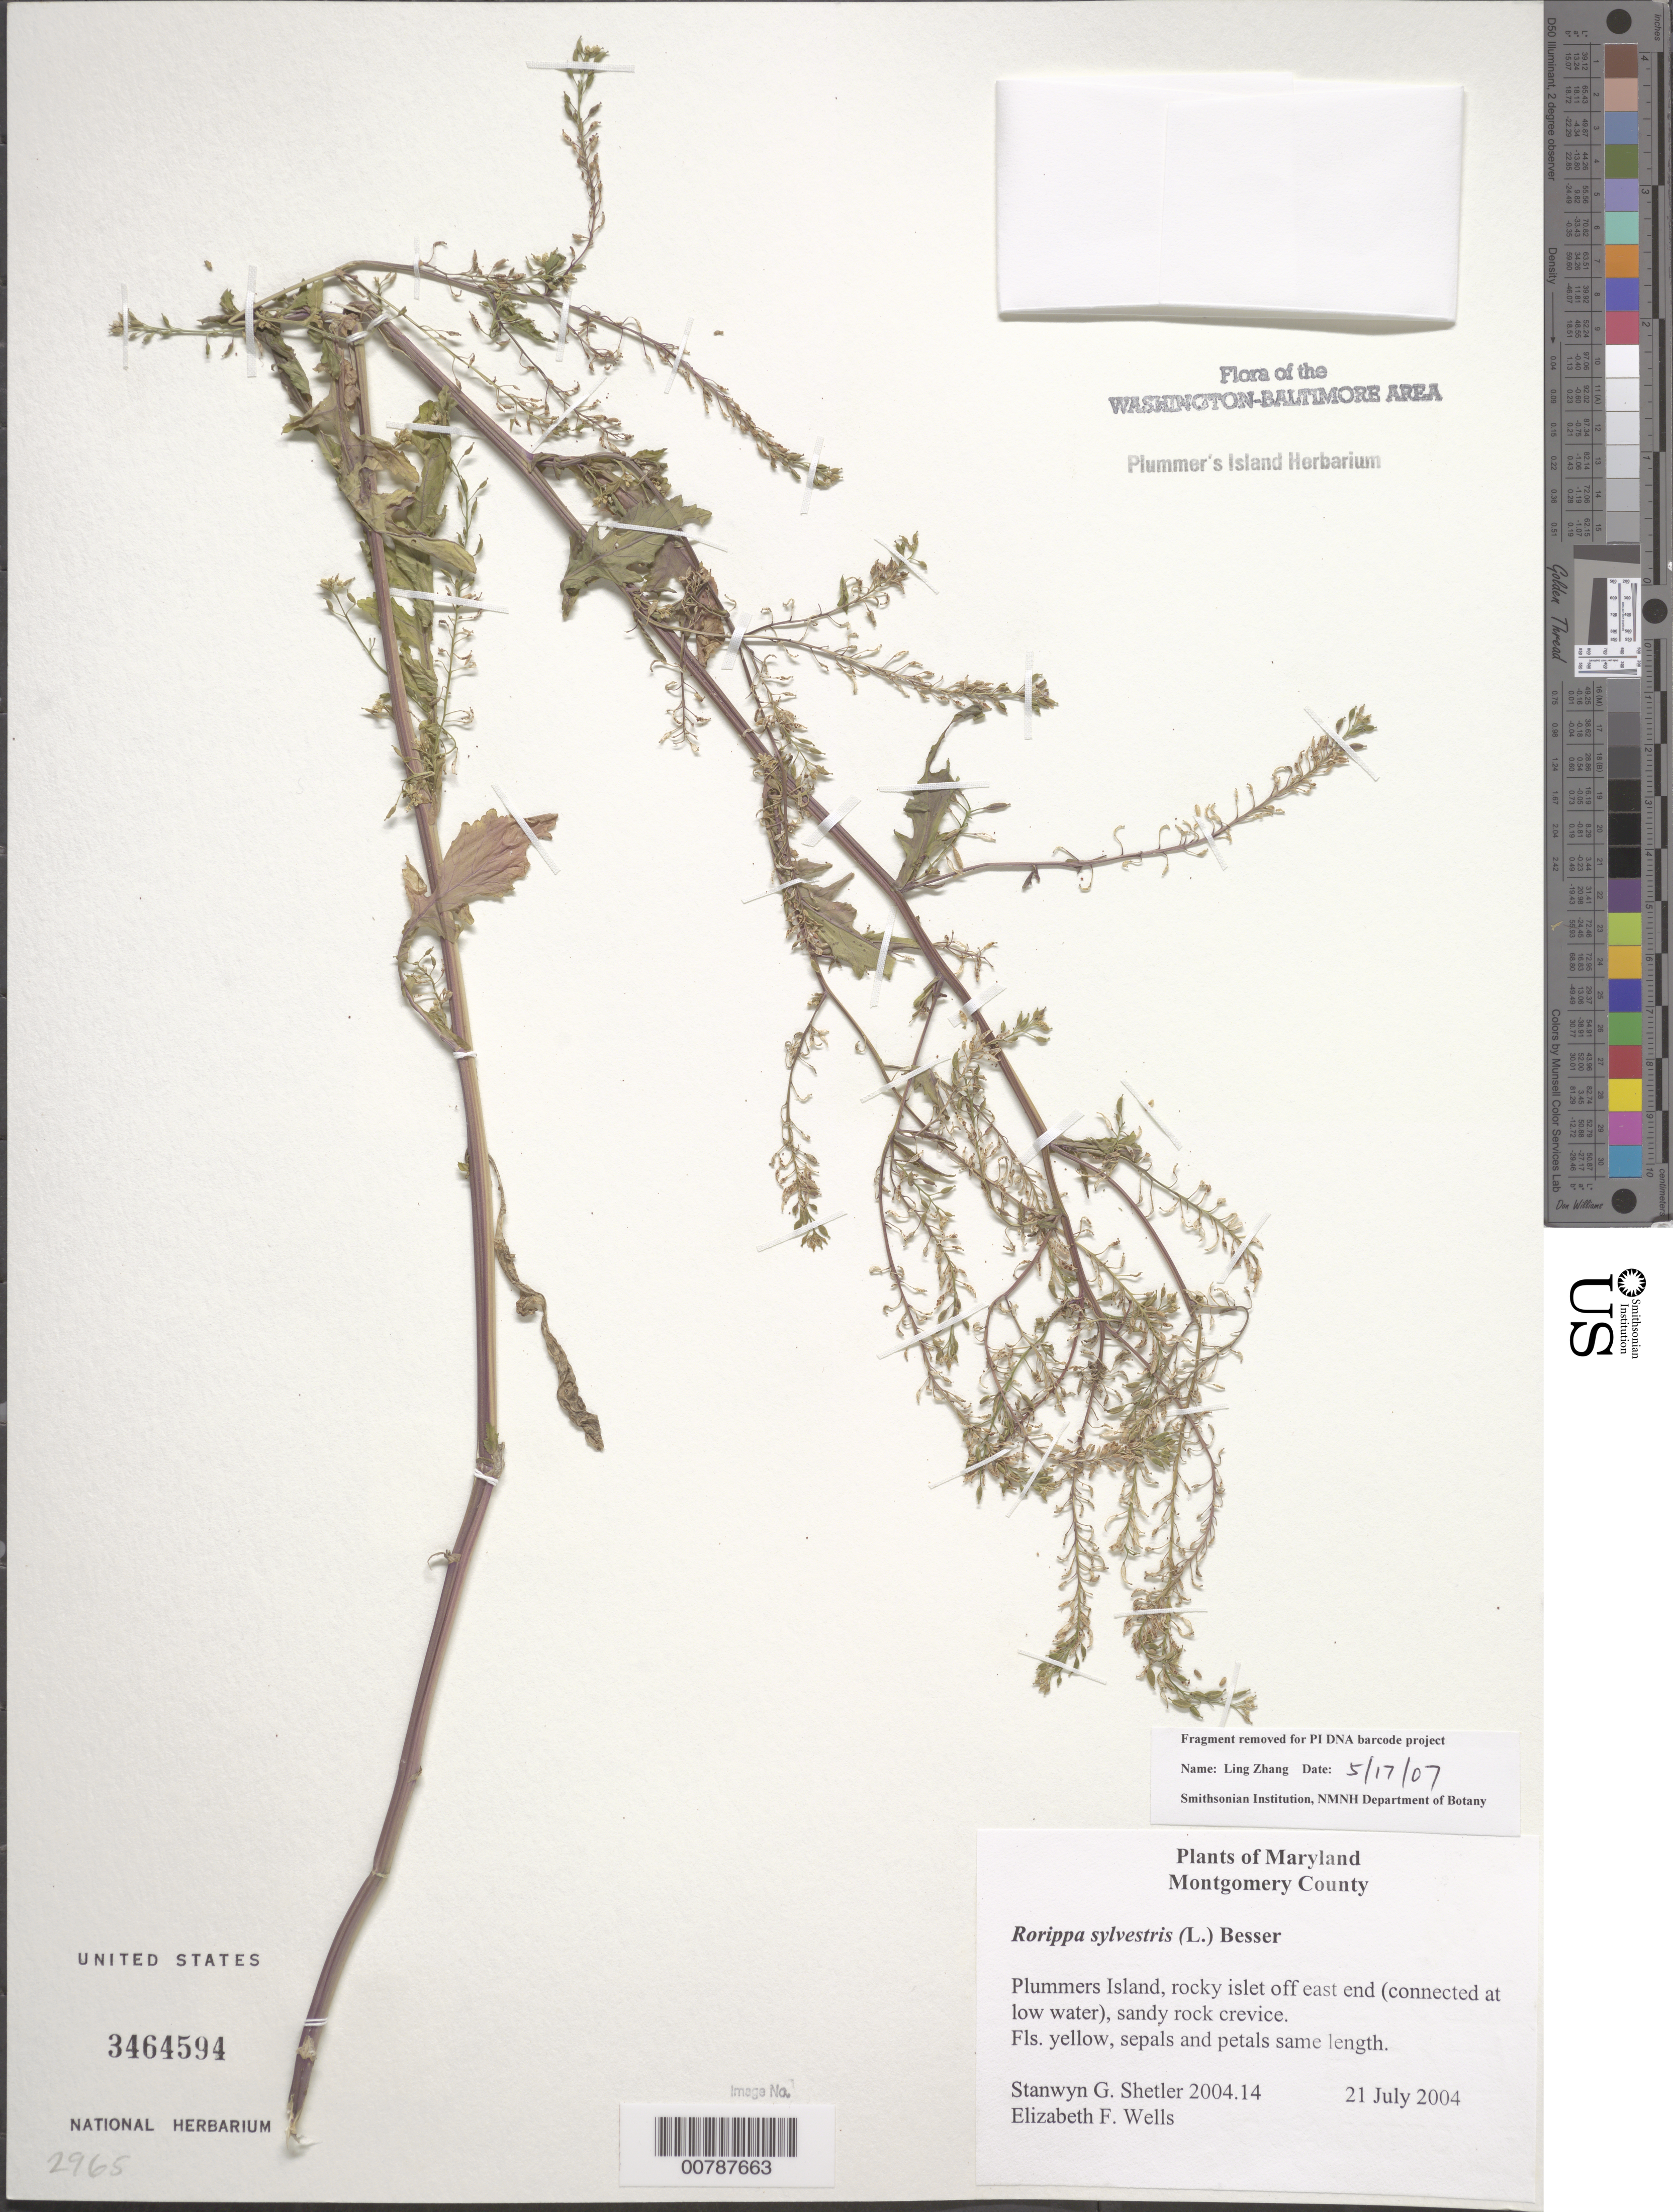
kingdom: Plantae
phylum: Tracheophyta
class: Magnoliopsida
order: Brassicales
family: Brassicaceae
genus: Rorippa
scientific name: Rorippa sylvestris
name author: (L.) Besser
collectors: S. Shetler & E. F. Wells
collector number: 2004.14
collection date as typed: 21 July 2004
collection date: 2004-07-21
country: United States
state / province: Maryland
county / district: Montgomery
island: Plummers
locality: Plummers Island, rocky islet off east end (connected at low water).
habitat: Rocky islet (connected at low water), sandy rock crevice.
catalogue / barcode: US 3464594